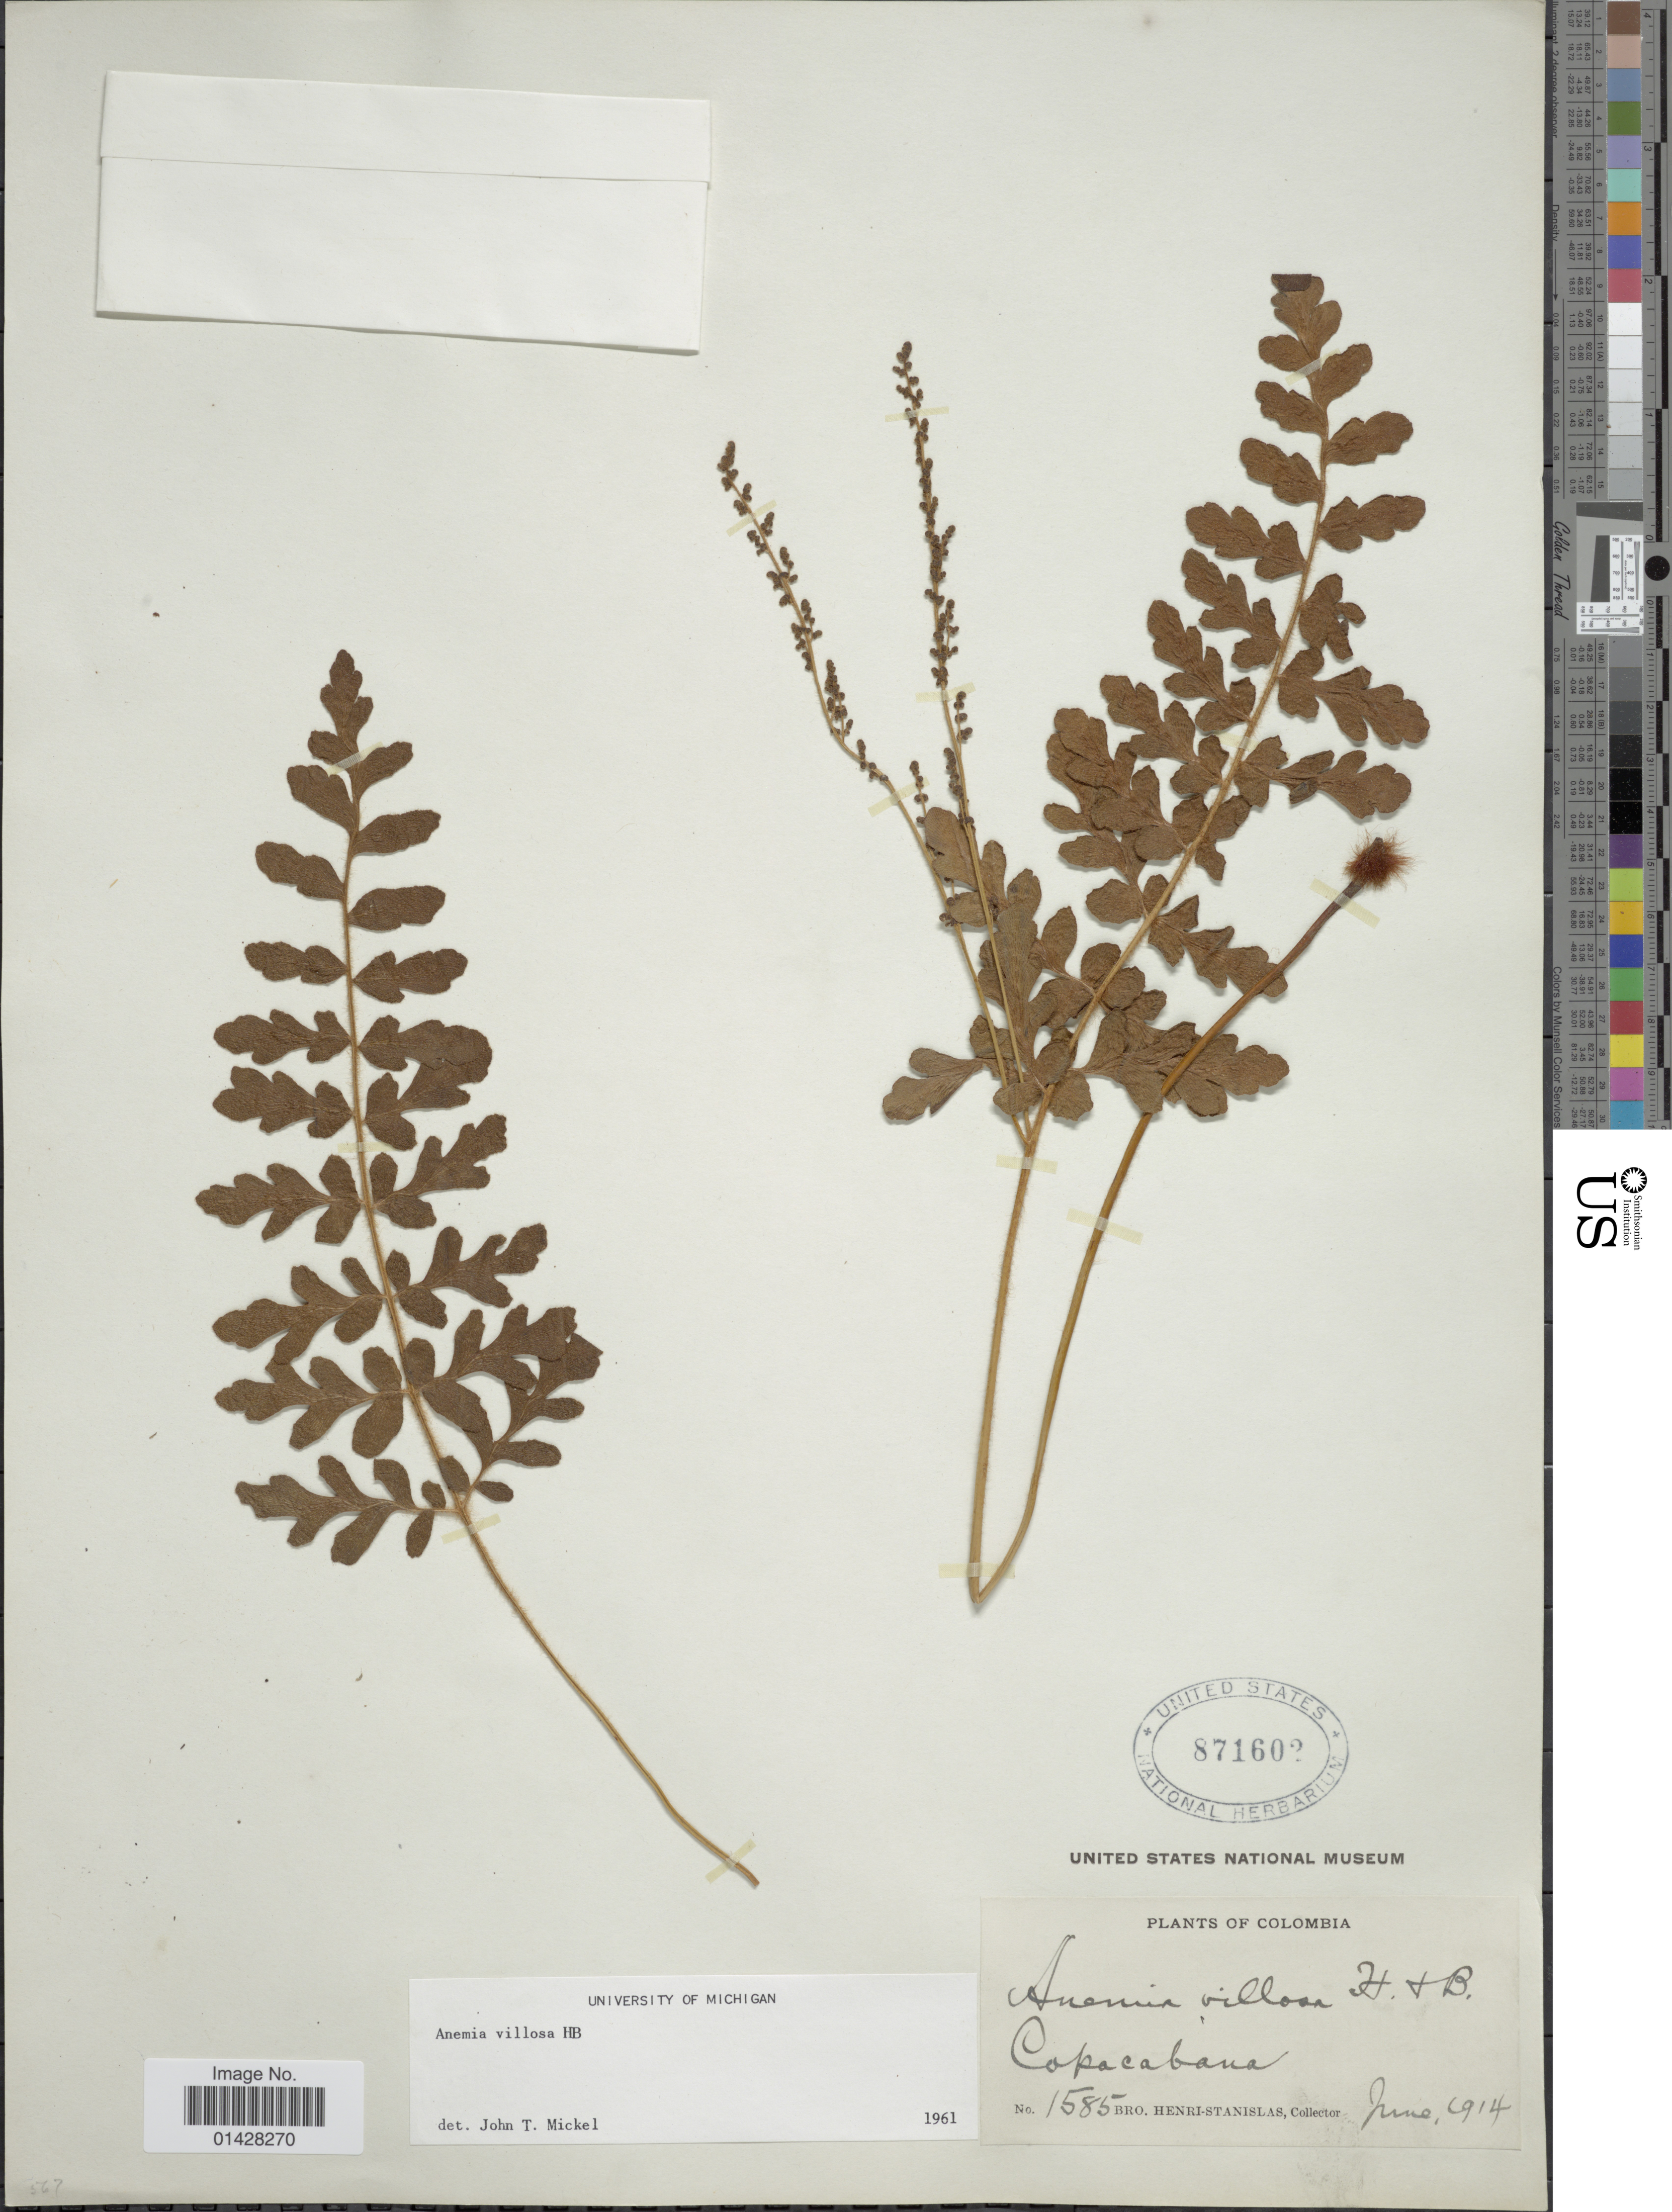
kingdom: Plantae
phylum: Tracheophyta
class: Polypodiopsida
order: Schizaeales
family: Anemiaceae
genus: Anemia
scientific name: Anemia villosa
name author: Humb. & Bonpl. ex Willd.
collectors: Henri-Stanislas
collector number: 1585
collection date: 1914-06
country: Colombia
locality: Copacabana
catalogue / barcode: US 871602